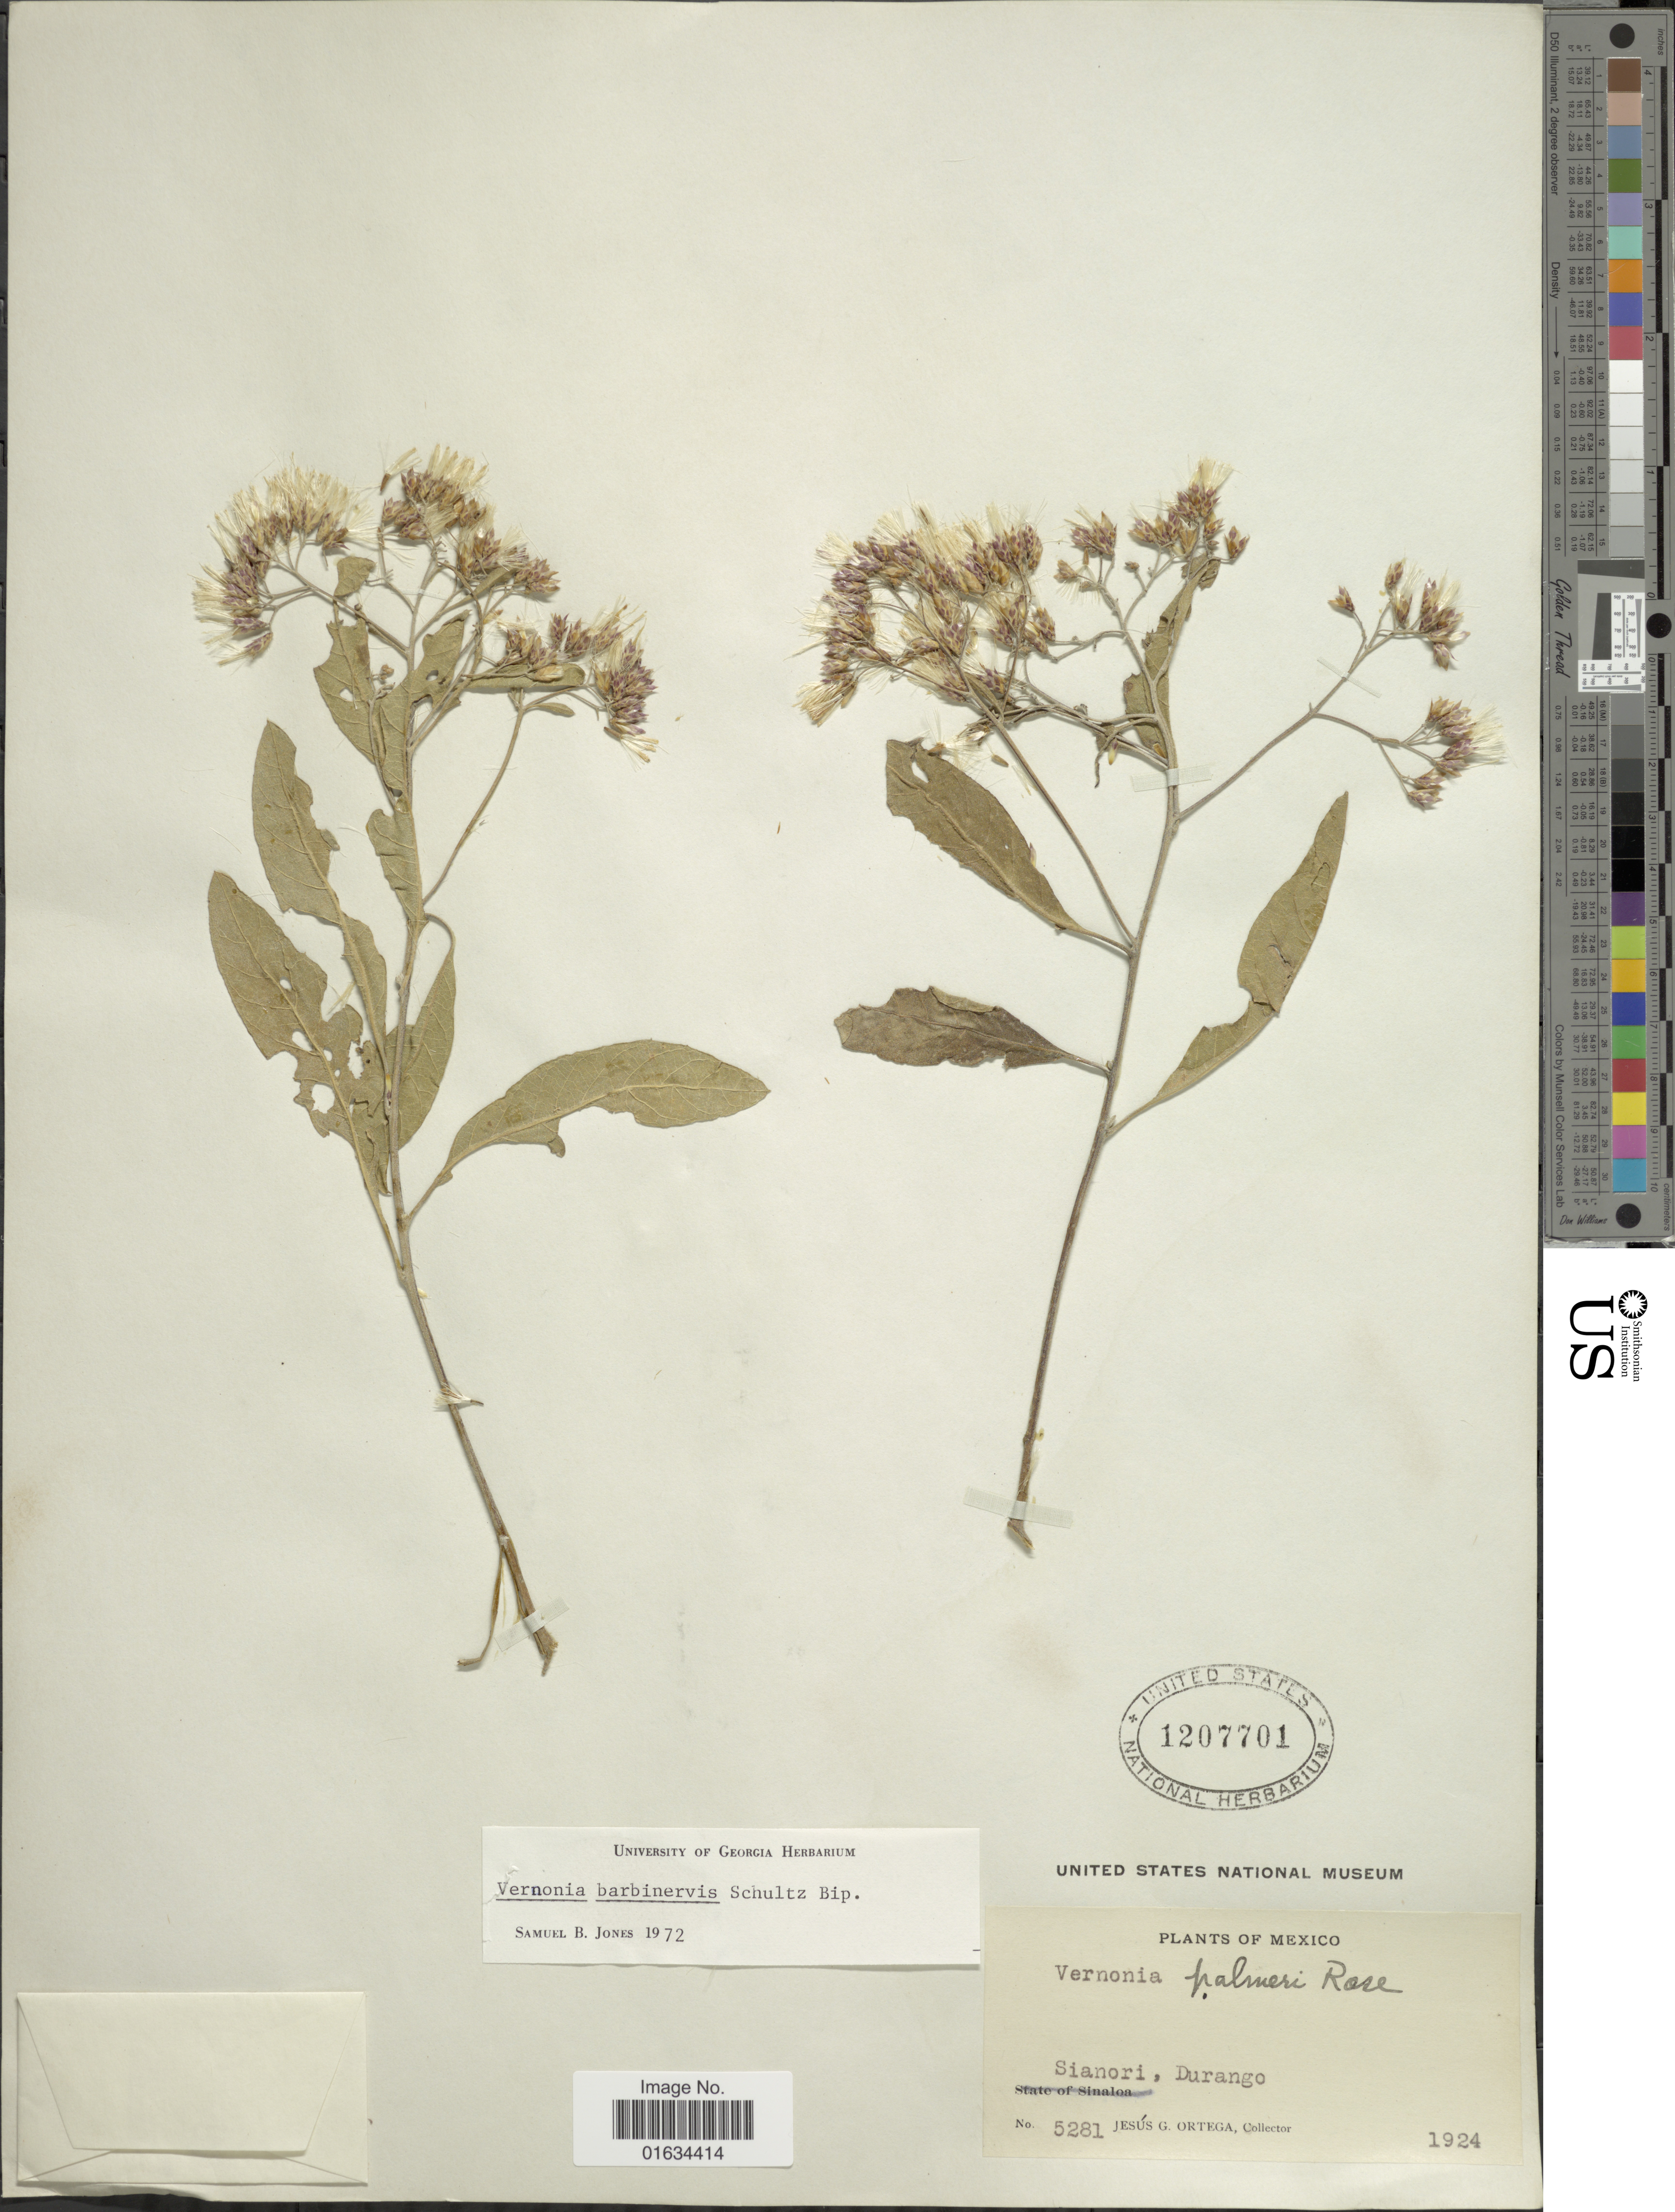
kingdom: Plantae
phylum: Tracheophyta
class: Magnoliopsida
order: Asterales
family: Asteraceae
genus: Eremosis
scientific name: Eremosis barbinervis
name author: (Sch. Bip.) Gleason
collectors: J. Ortega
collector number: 5281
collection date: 1924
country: Mexico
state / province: Durango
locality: Sianori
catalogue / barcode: US 1207701